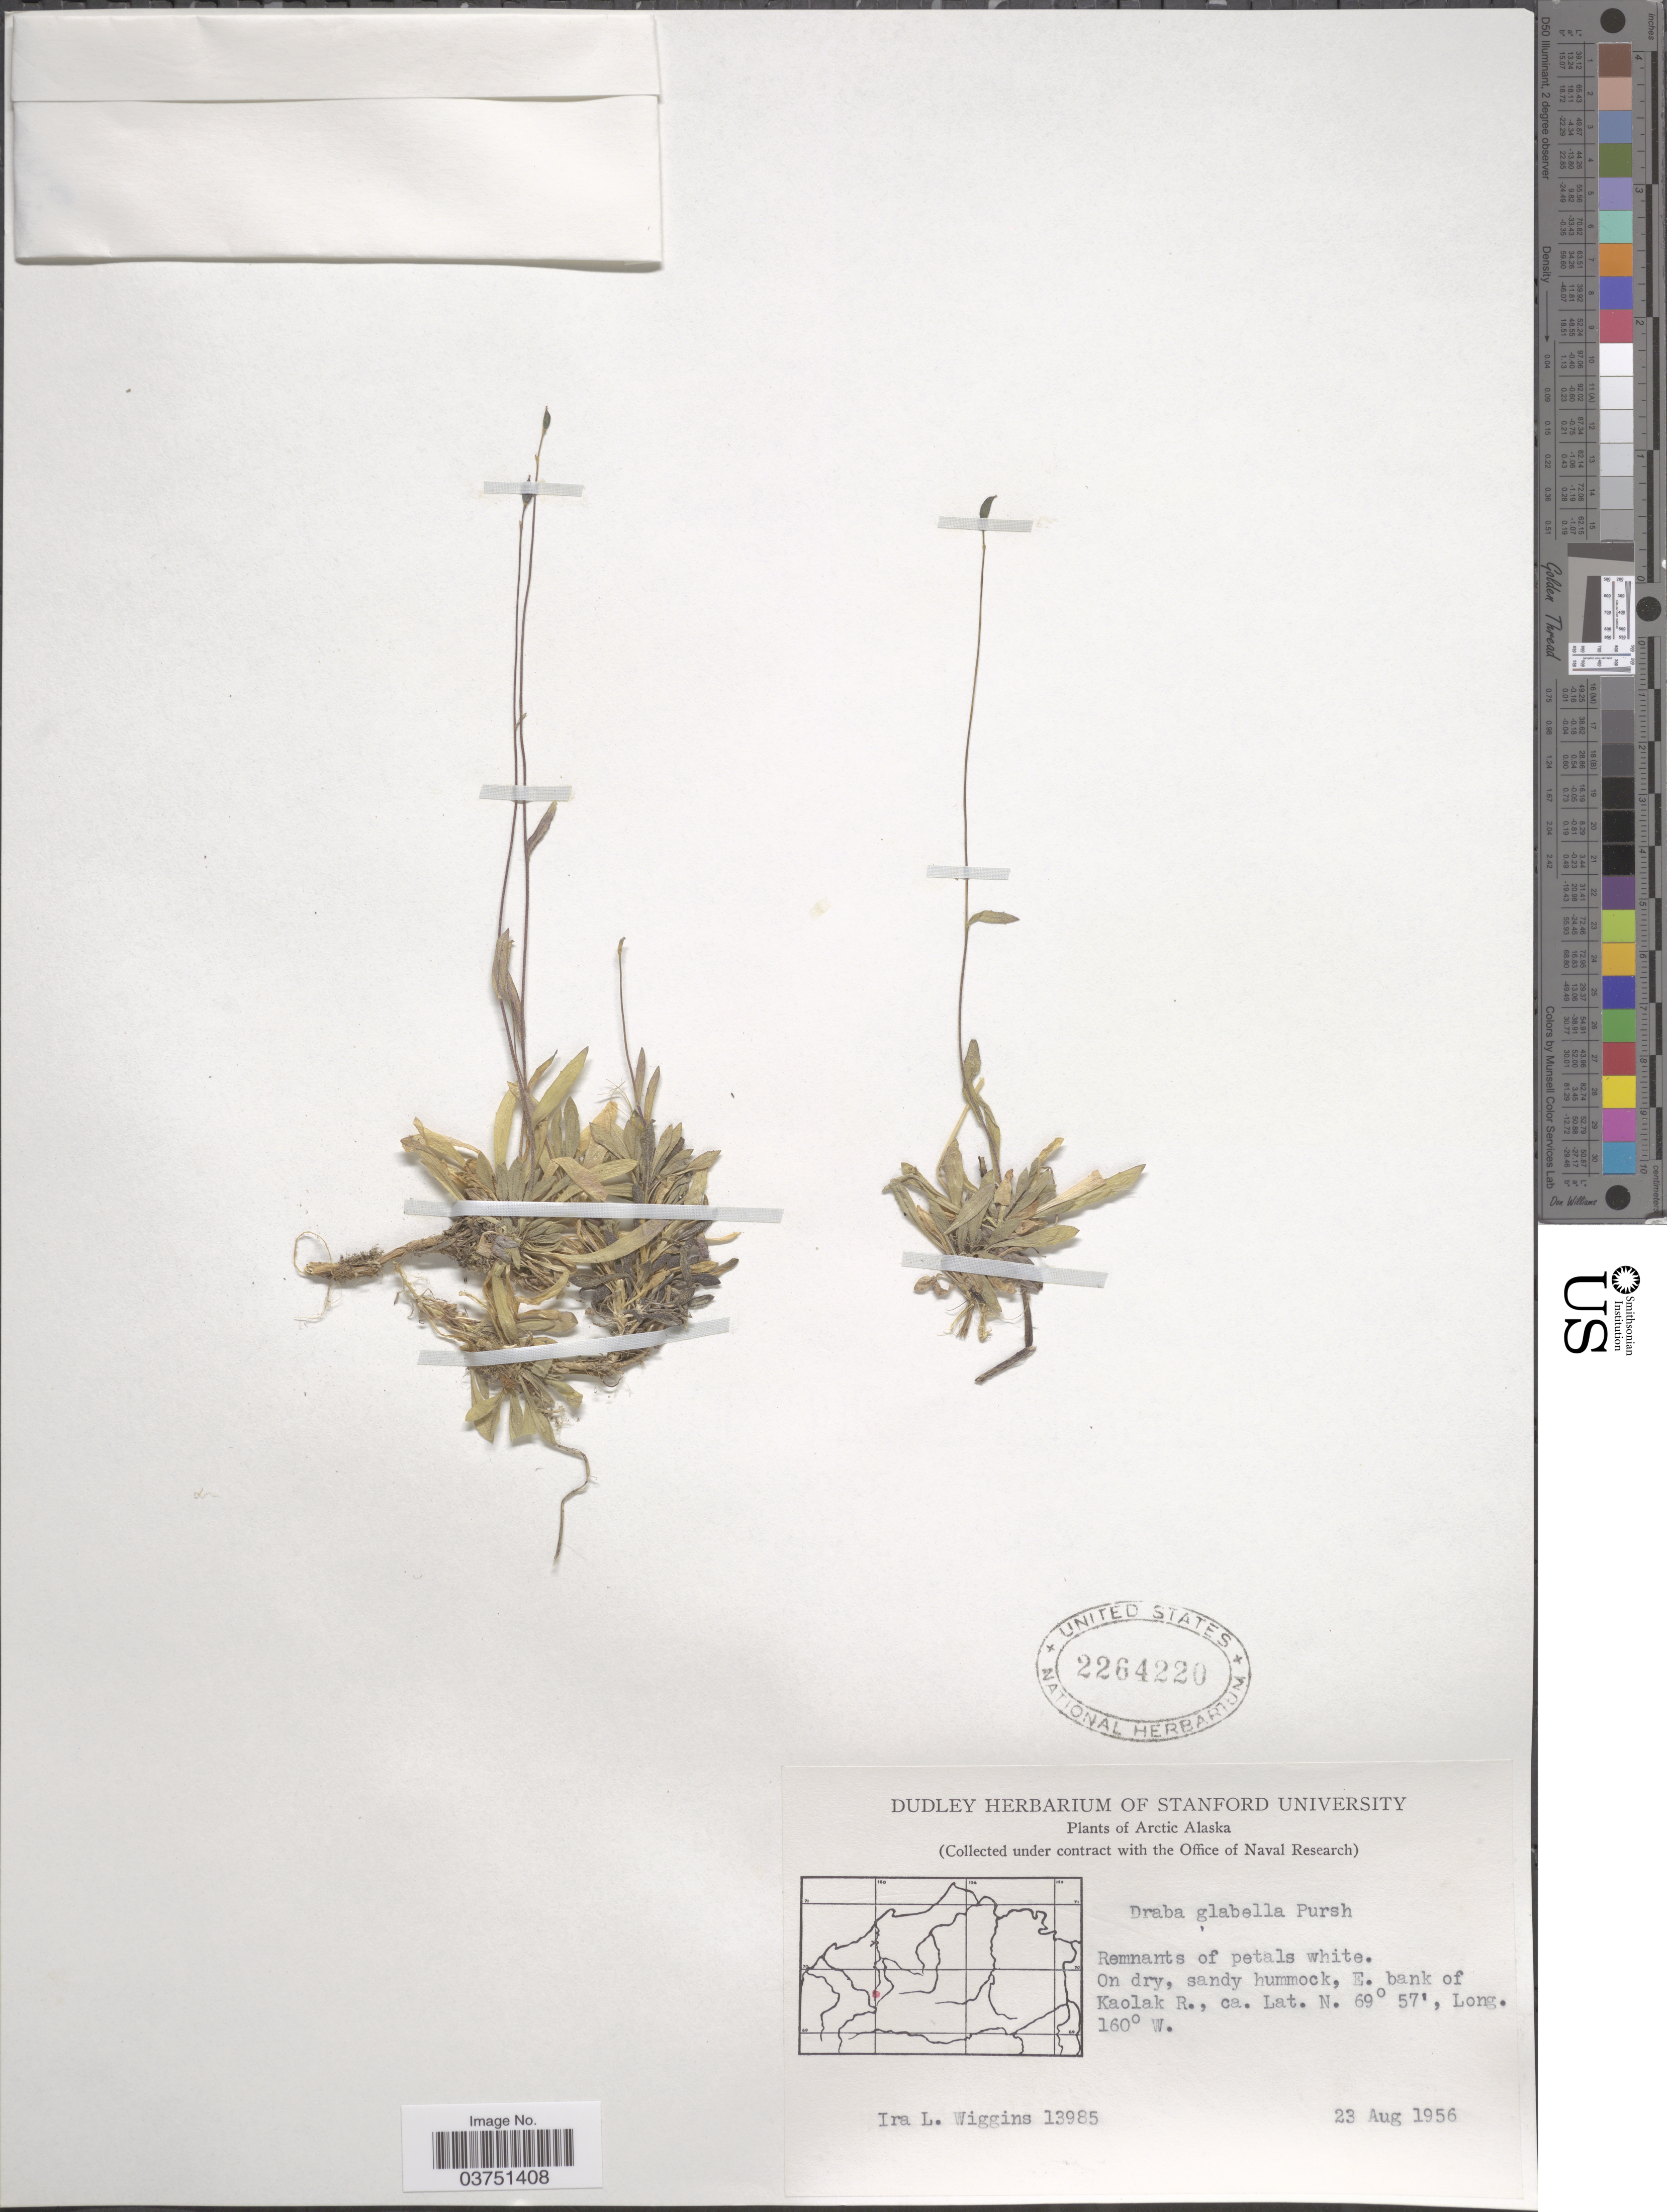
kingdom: Plantae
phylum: Tracheophyta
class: Magnoliopsida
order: Brassicales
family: Brassicaceae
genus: Draba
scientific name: Draba glabella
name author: Pursh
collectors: I. L. Wiggins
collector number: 13985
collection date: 1956-08-23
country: United States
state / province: Alaska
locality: Arctic Alaska; E. bank of Kaolak R.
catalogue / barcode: US 2264220